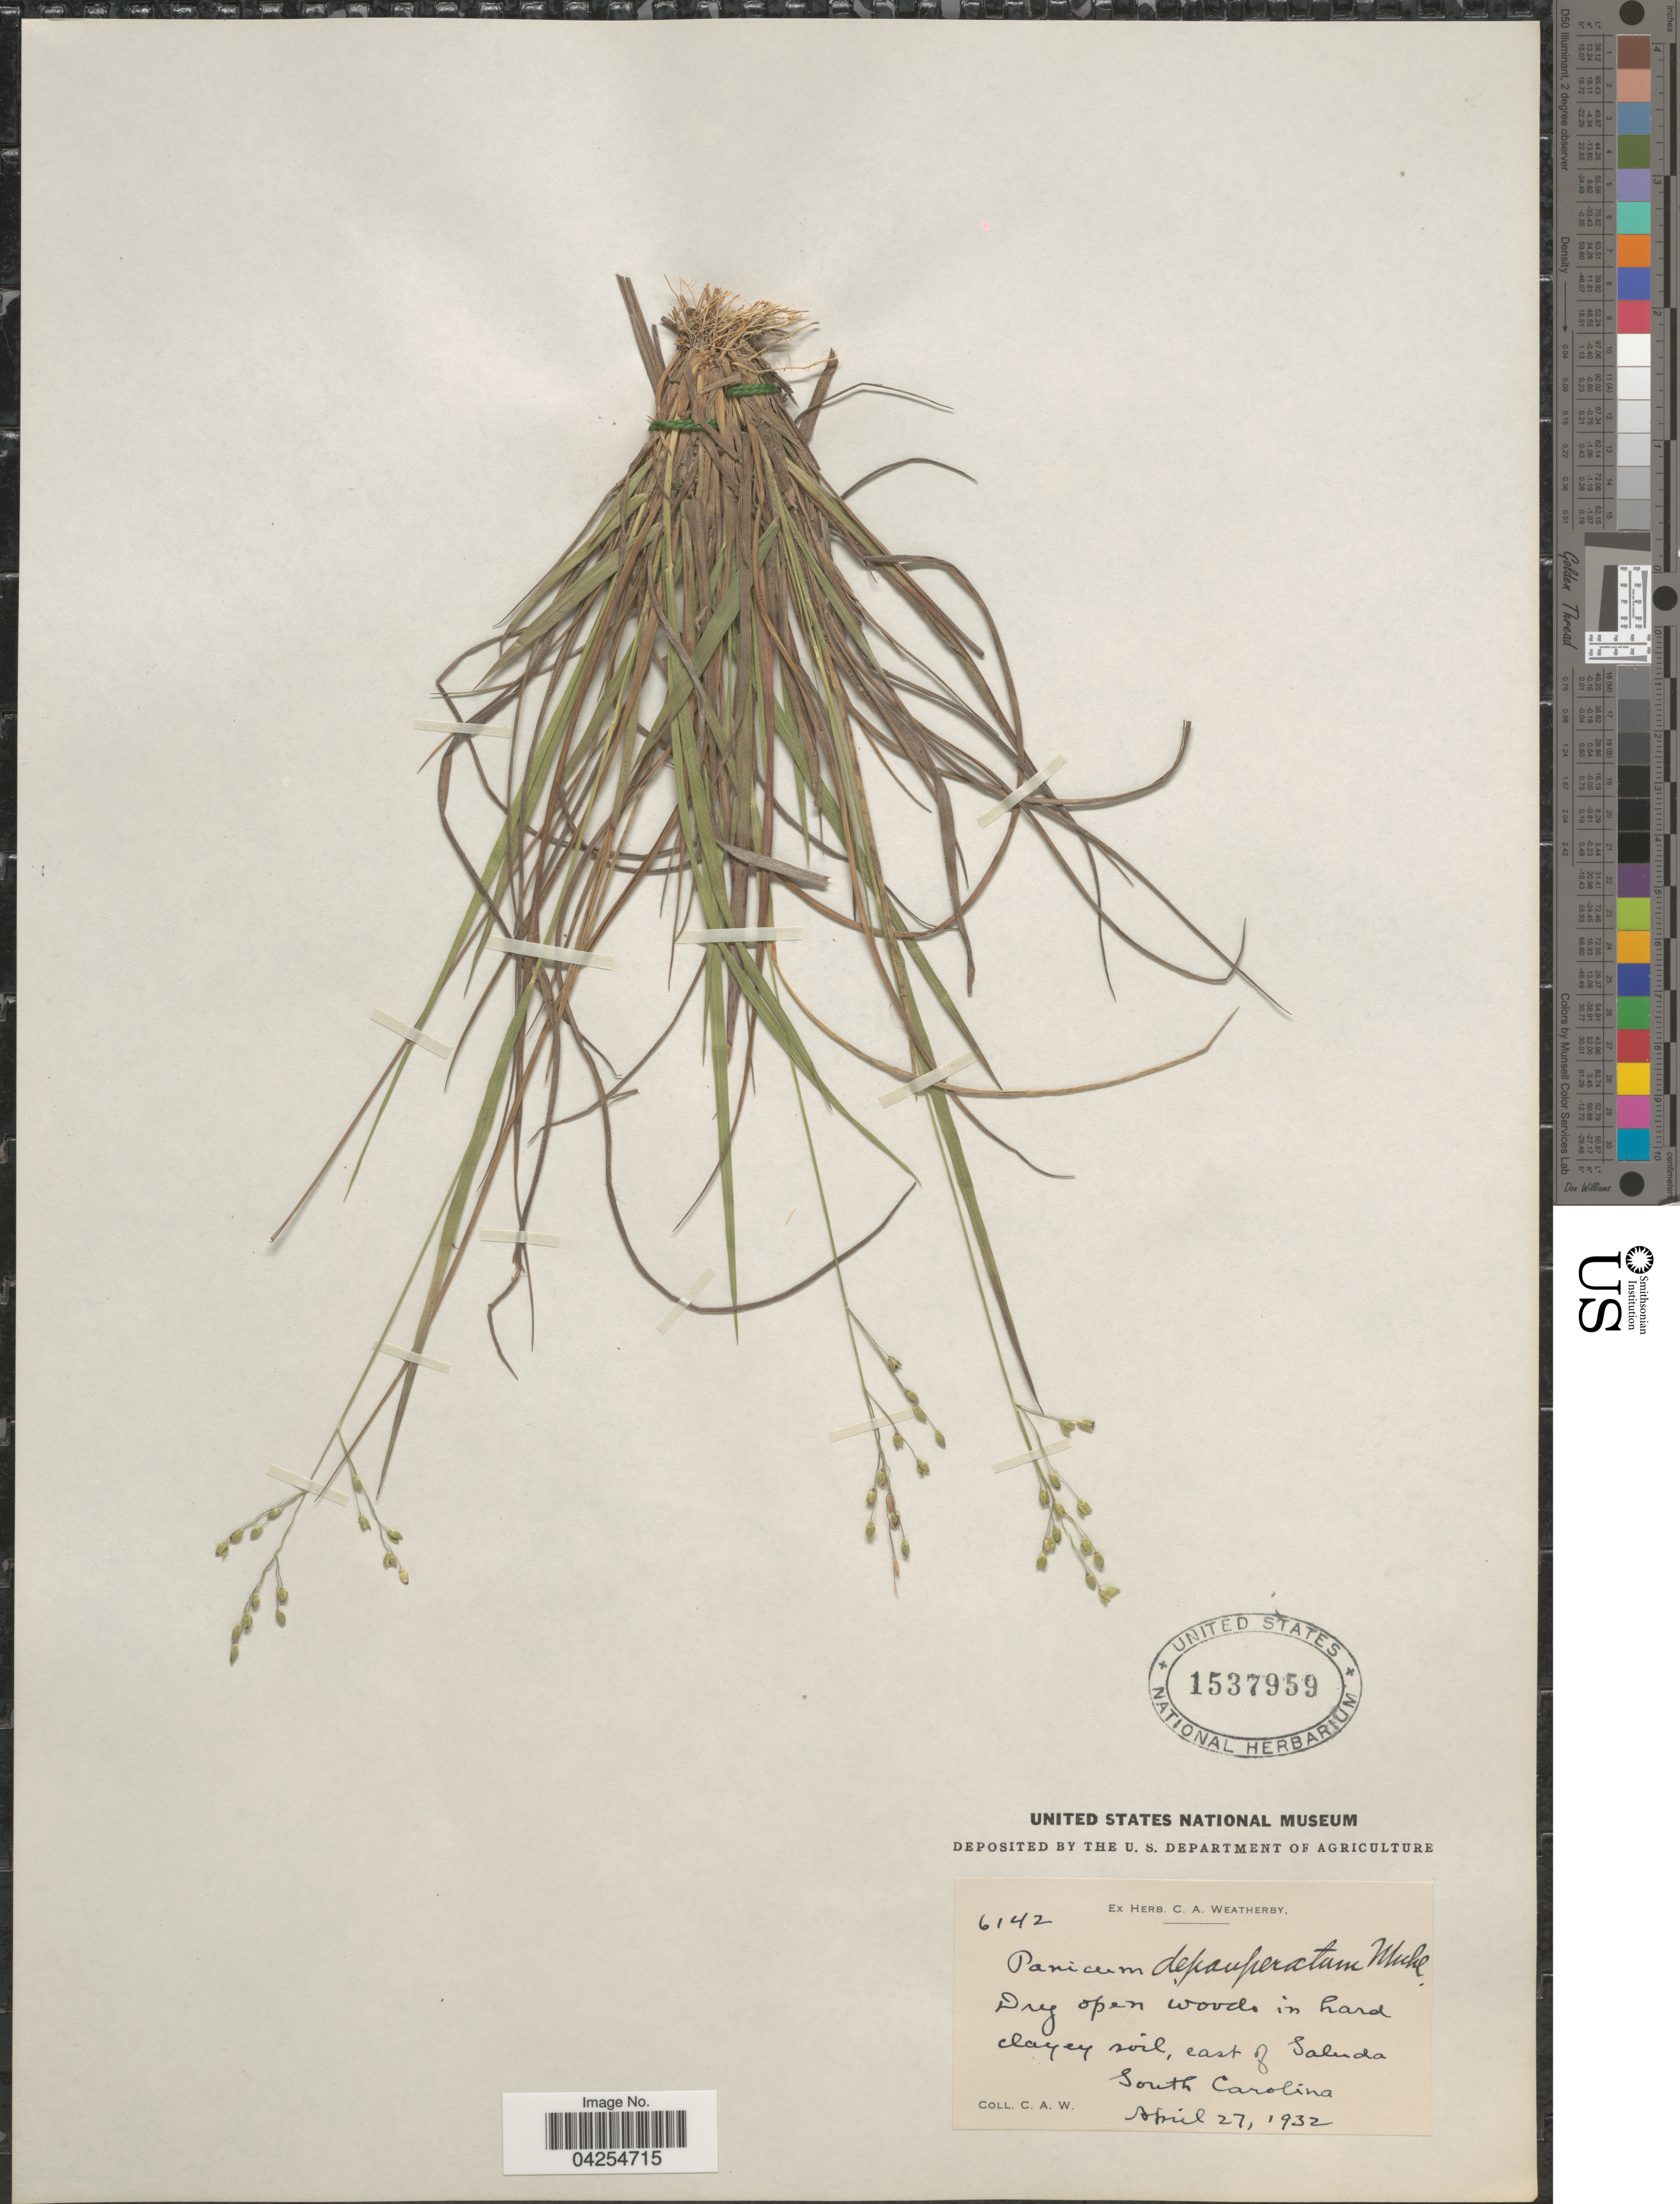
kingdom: Plantae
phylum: Tracheophyta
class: Liliopsida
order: Poales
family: Poaceae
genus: Dichanthelium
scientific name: Dichanthelium depauperatum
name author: (Muhl.) Gould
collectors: C. A. Weatherby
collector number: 6142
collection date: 1932-04-27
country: United States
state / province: South Carolina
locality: Dry open woods in hard clayey soil, east of Saluda.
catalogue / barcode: US 1537959